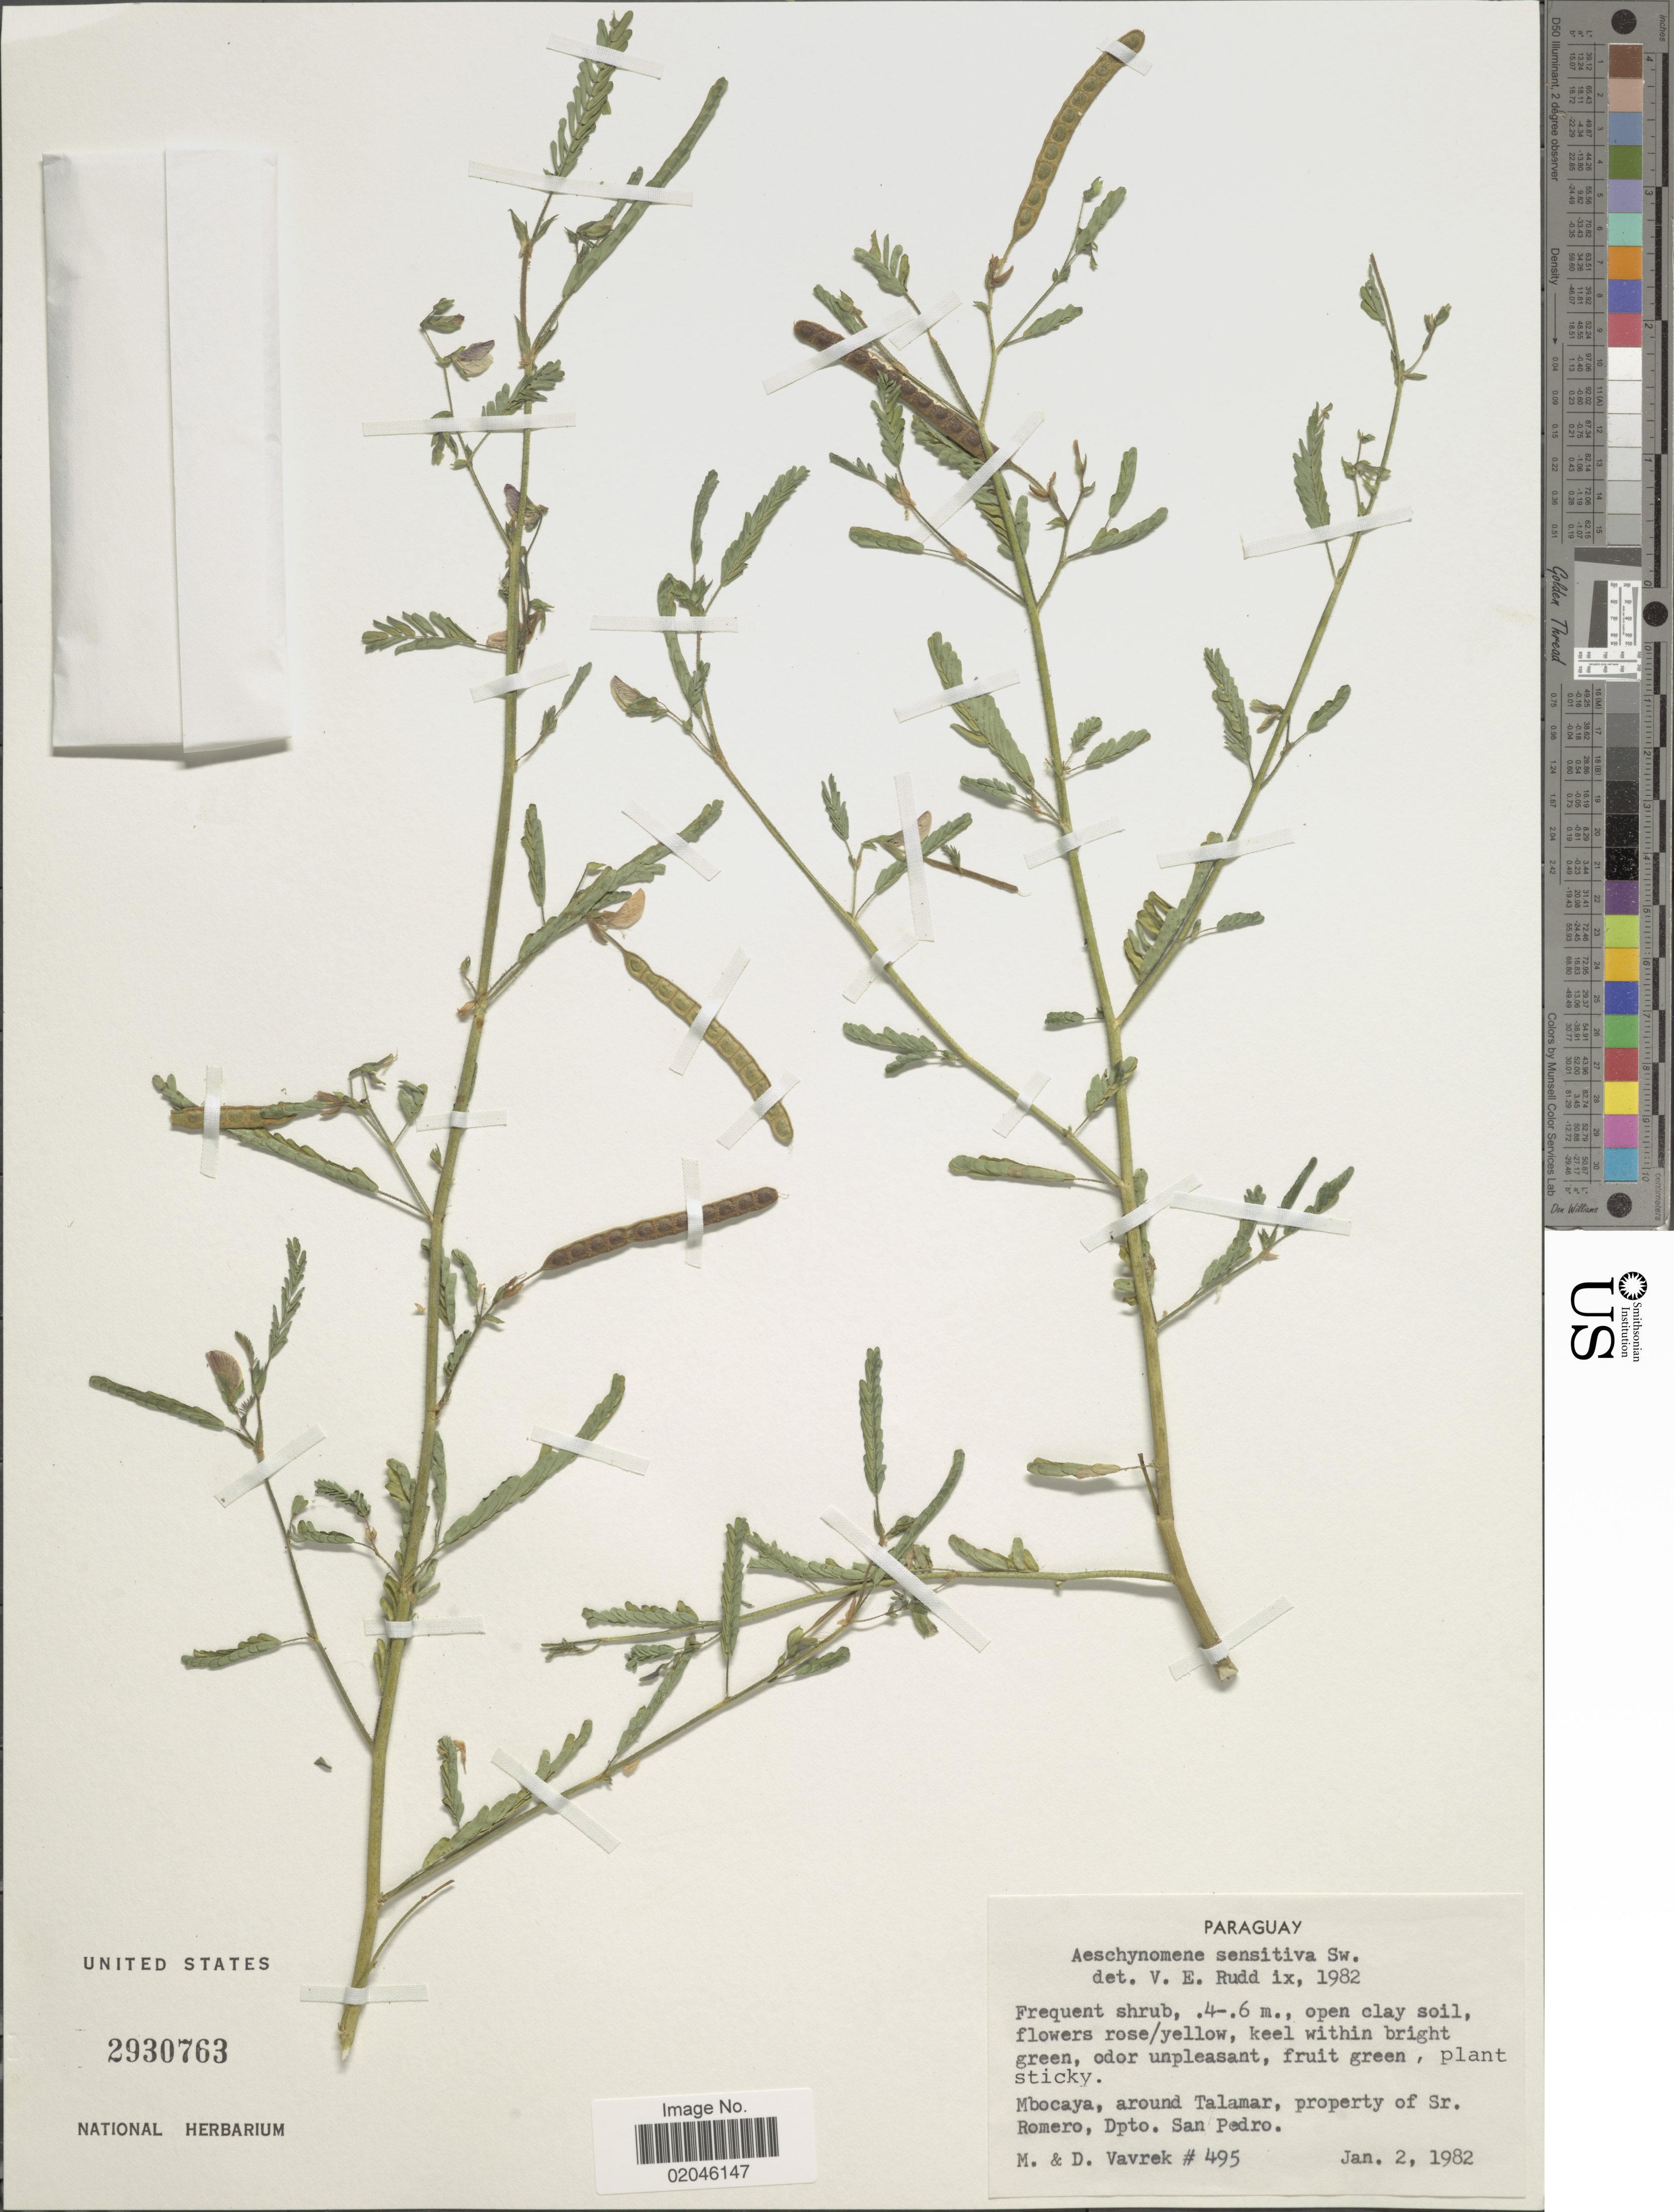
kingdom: Plantae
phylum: Tracheophyta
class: Magnoliopsida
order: Fabales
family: Fabaceae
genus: Aeschynomene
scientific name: Aeschynomene sensitiva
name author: Sw.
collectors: M. Vavrek & D. Vavrek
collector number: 495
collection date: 1982-01-02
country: Paraguay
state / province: San Pedro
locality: Mbocaya, around Talamr, property of Sr. Romero.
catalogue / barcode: US 2930763